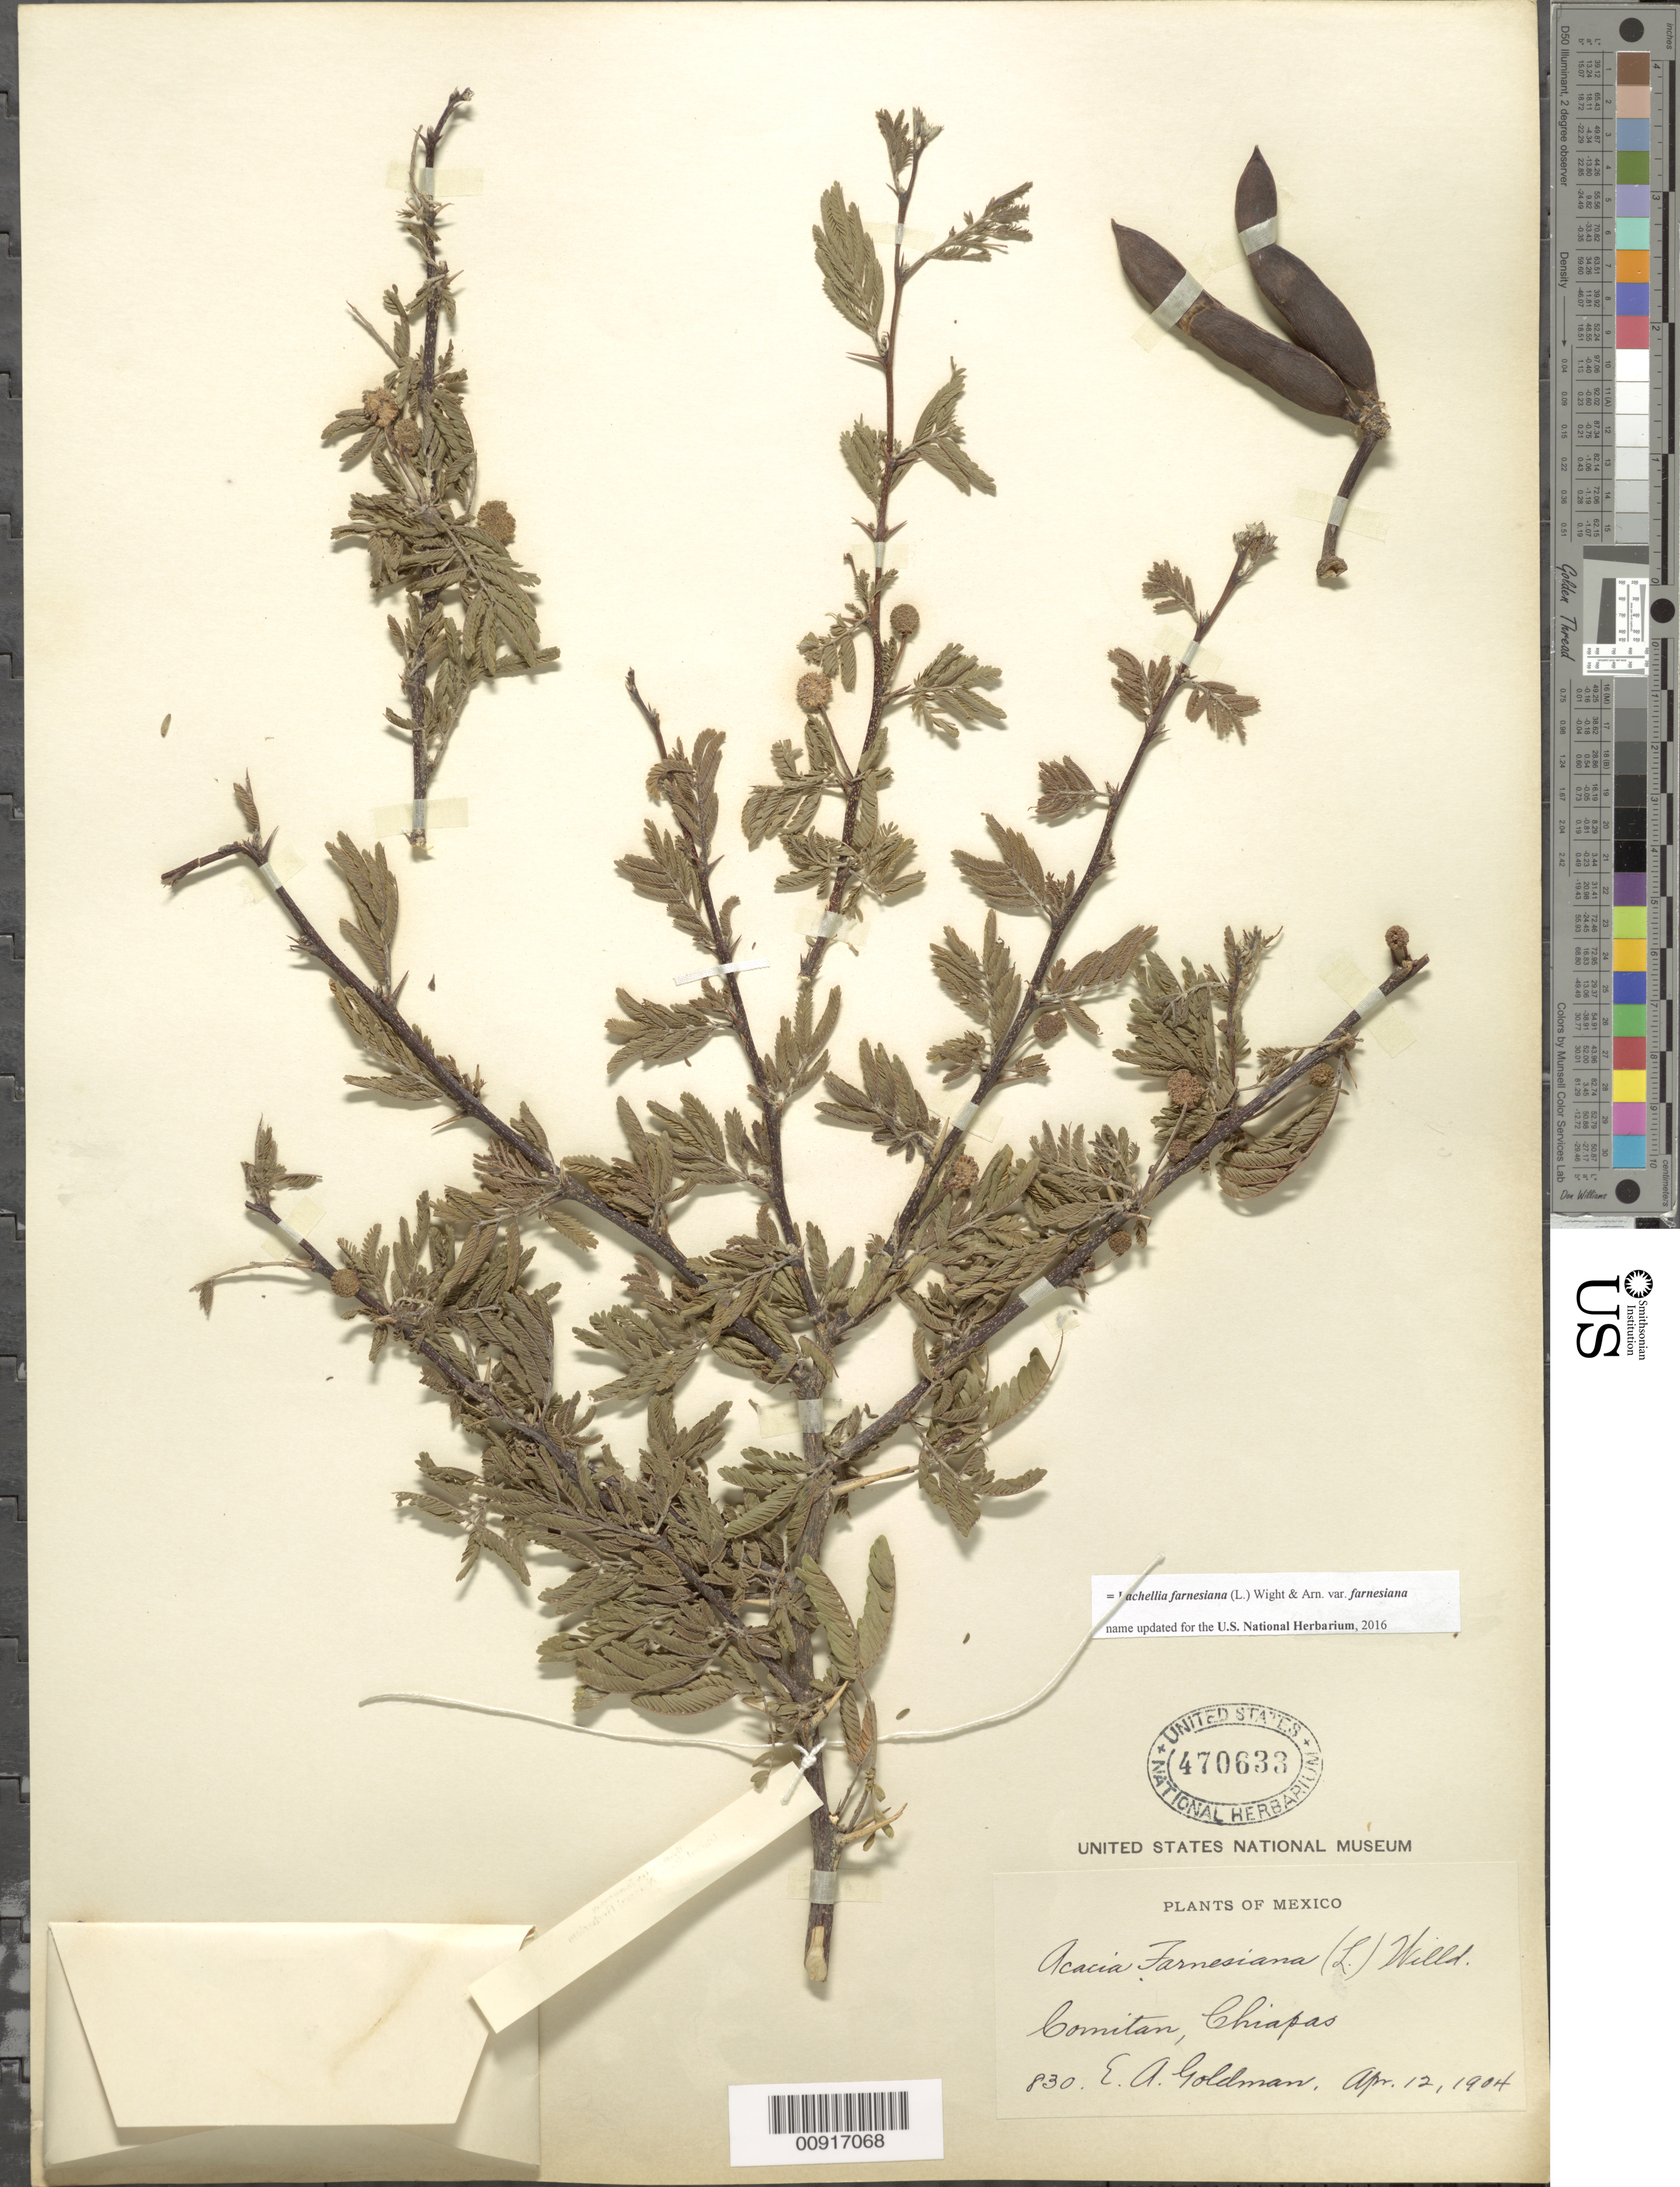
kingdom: Plantae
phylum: Tracheophyta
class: Magnoliopsida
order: Fabales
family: Fabaceae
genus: Vachellia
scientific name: Vachellia farnesiana var. farnesiana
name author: (L.) Wight & Arn.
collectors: E. A. Goldman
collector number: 830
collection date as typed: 12 Apr 1904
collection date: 1904-04-12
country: Mexico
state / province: Chiapas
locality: Comitan, Chiapas.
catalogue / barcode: US 470633